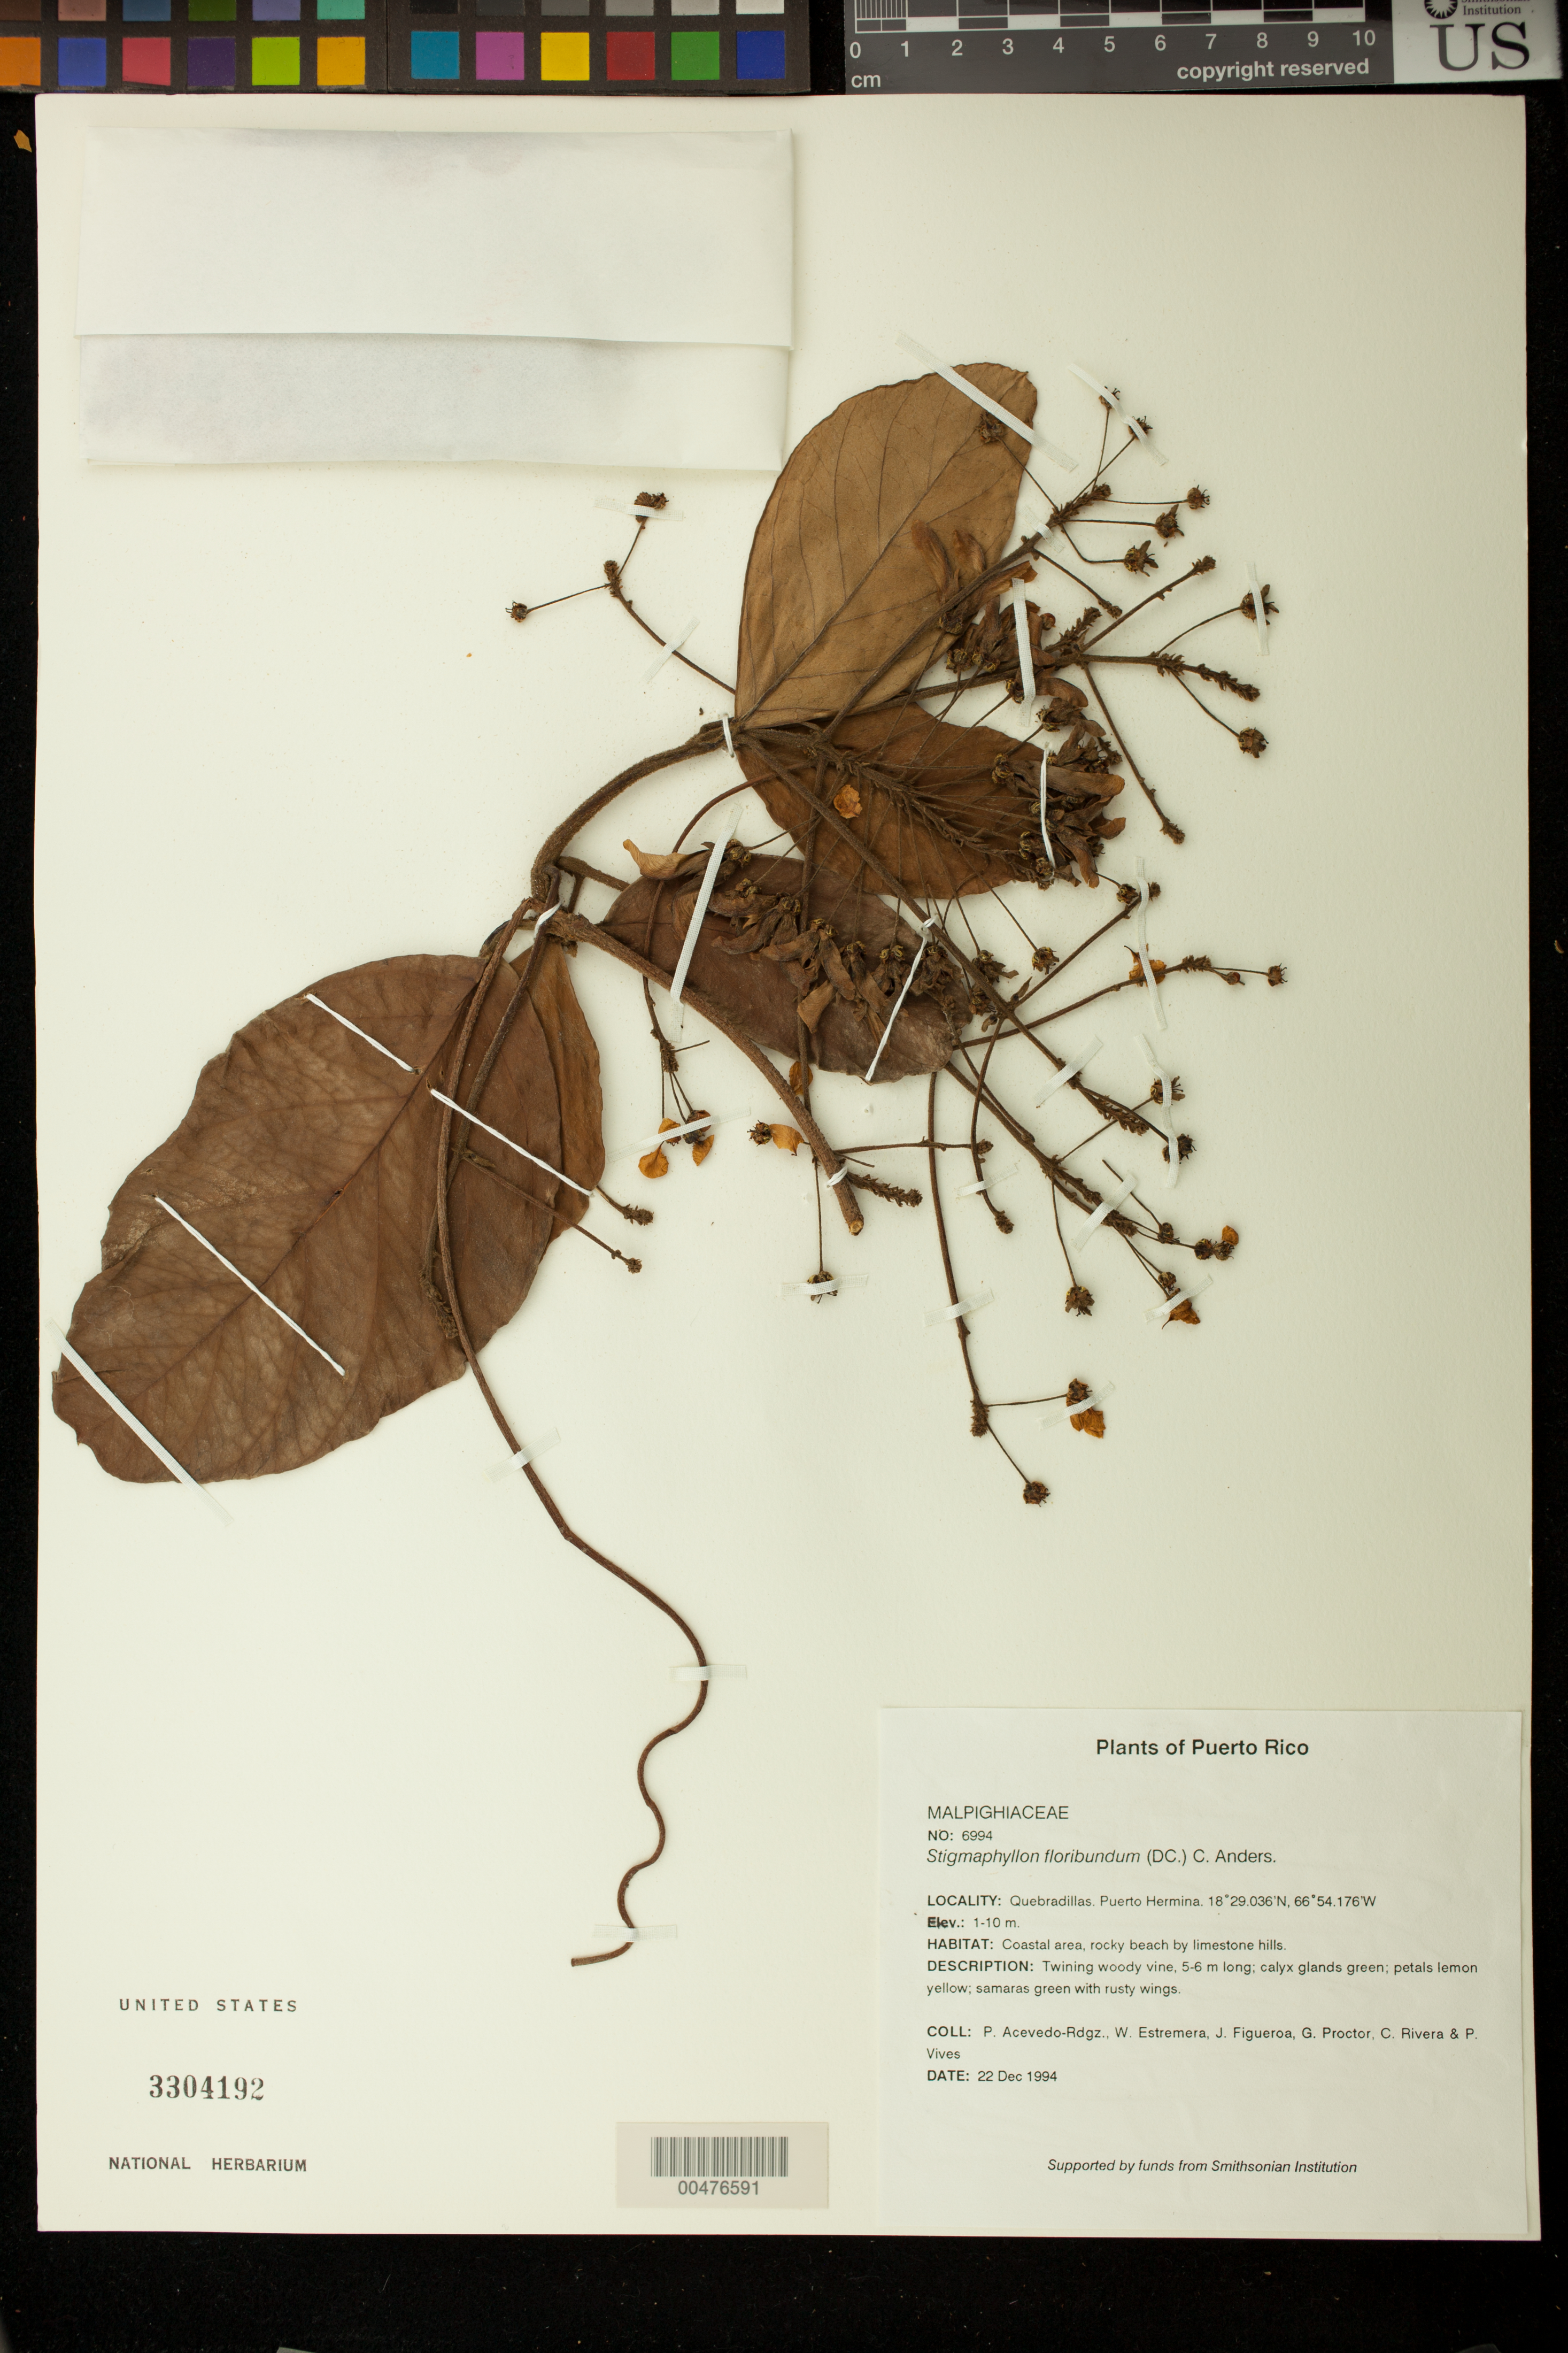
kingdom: Plantae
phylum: Tracheophyta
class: Magnoliopsida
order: Malpighiales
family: Malpighiaceae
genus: Stigmaphyllon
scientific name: Stigmaphyllon floribundum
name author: (DC.) C.E. Anderson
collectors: P. Acevedo-Rodr., W. Estremera, J. Figueroa, G. R. Proctor, C. Rivera & P. Vives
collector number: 6994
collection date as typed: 22 Dec 1994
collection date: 1994-12-22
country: Puerto Rico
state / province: Quebradillas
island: Puerto Rico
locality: Quebradillas. Puerto Hermina.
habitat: Coastal area, rocky beach by limestone hills.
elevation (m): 1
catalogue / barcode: US 3304192